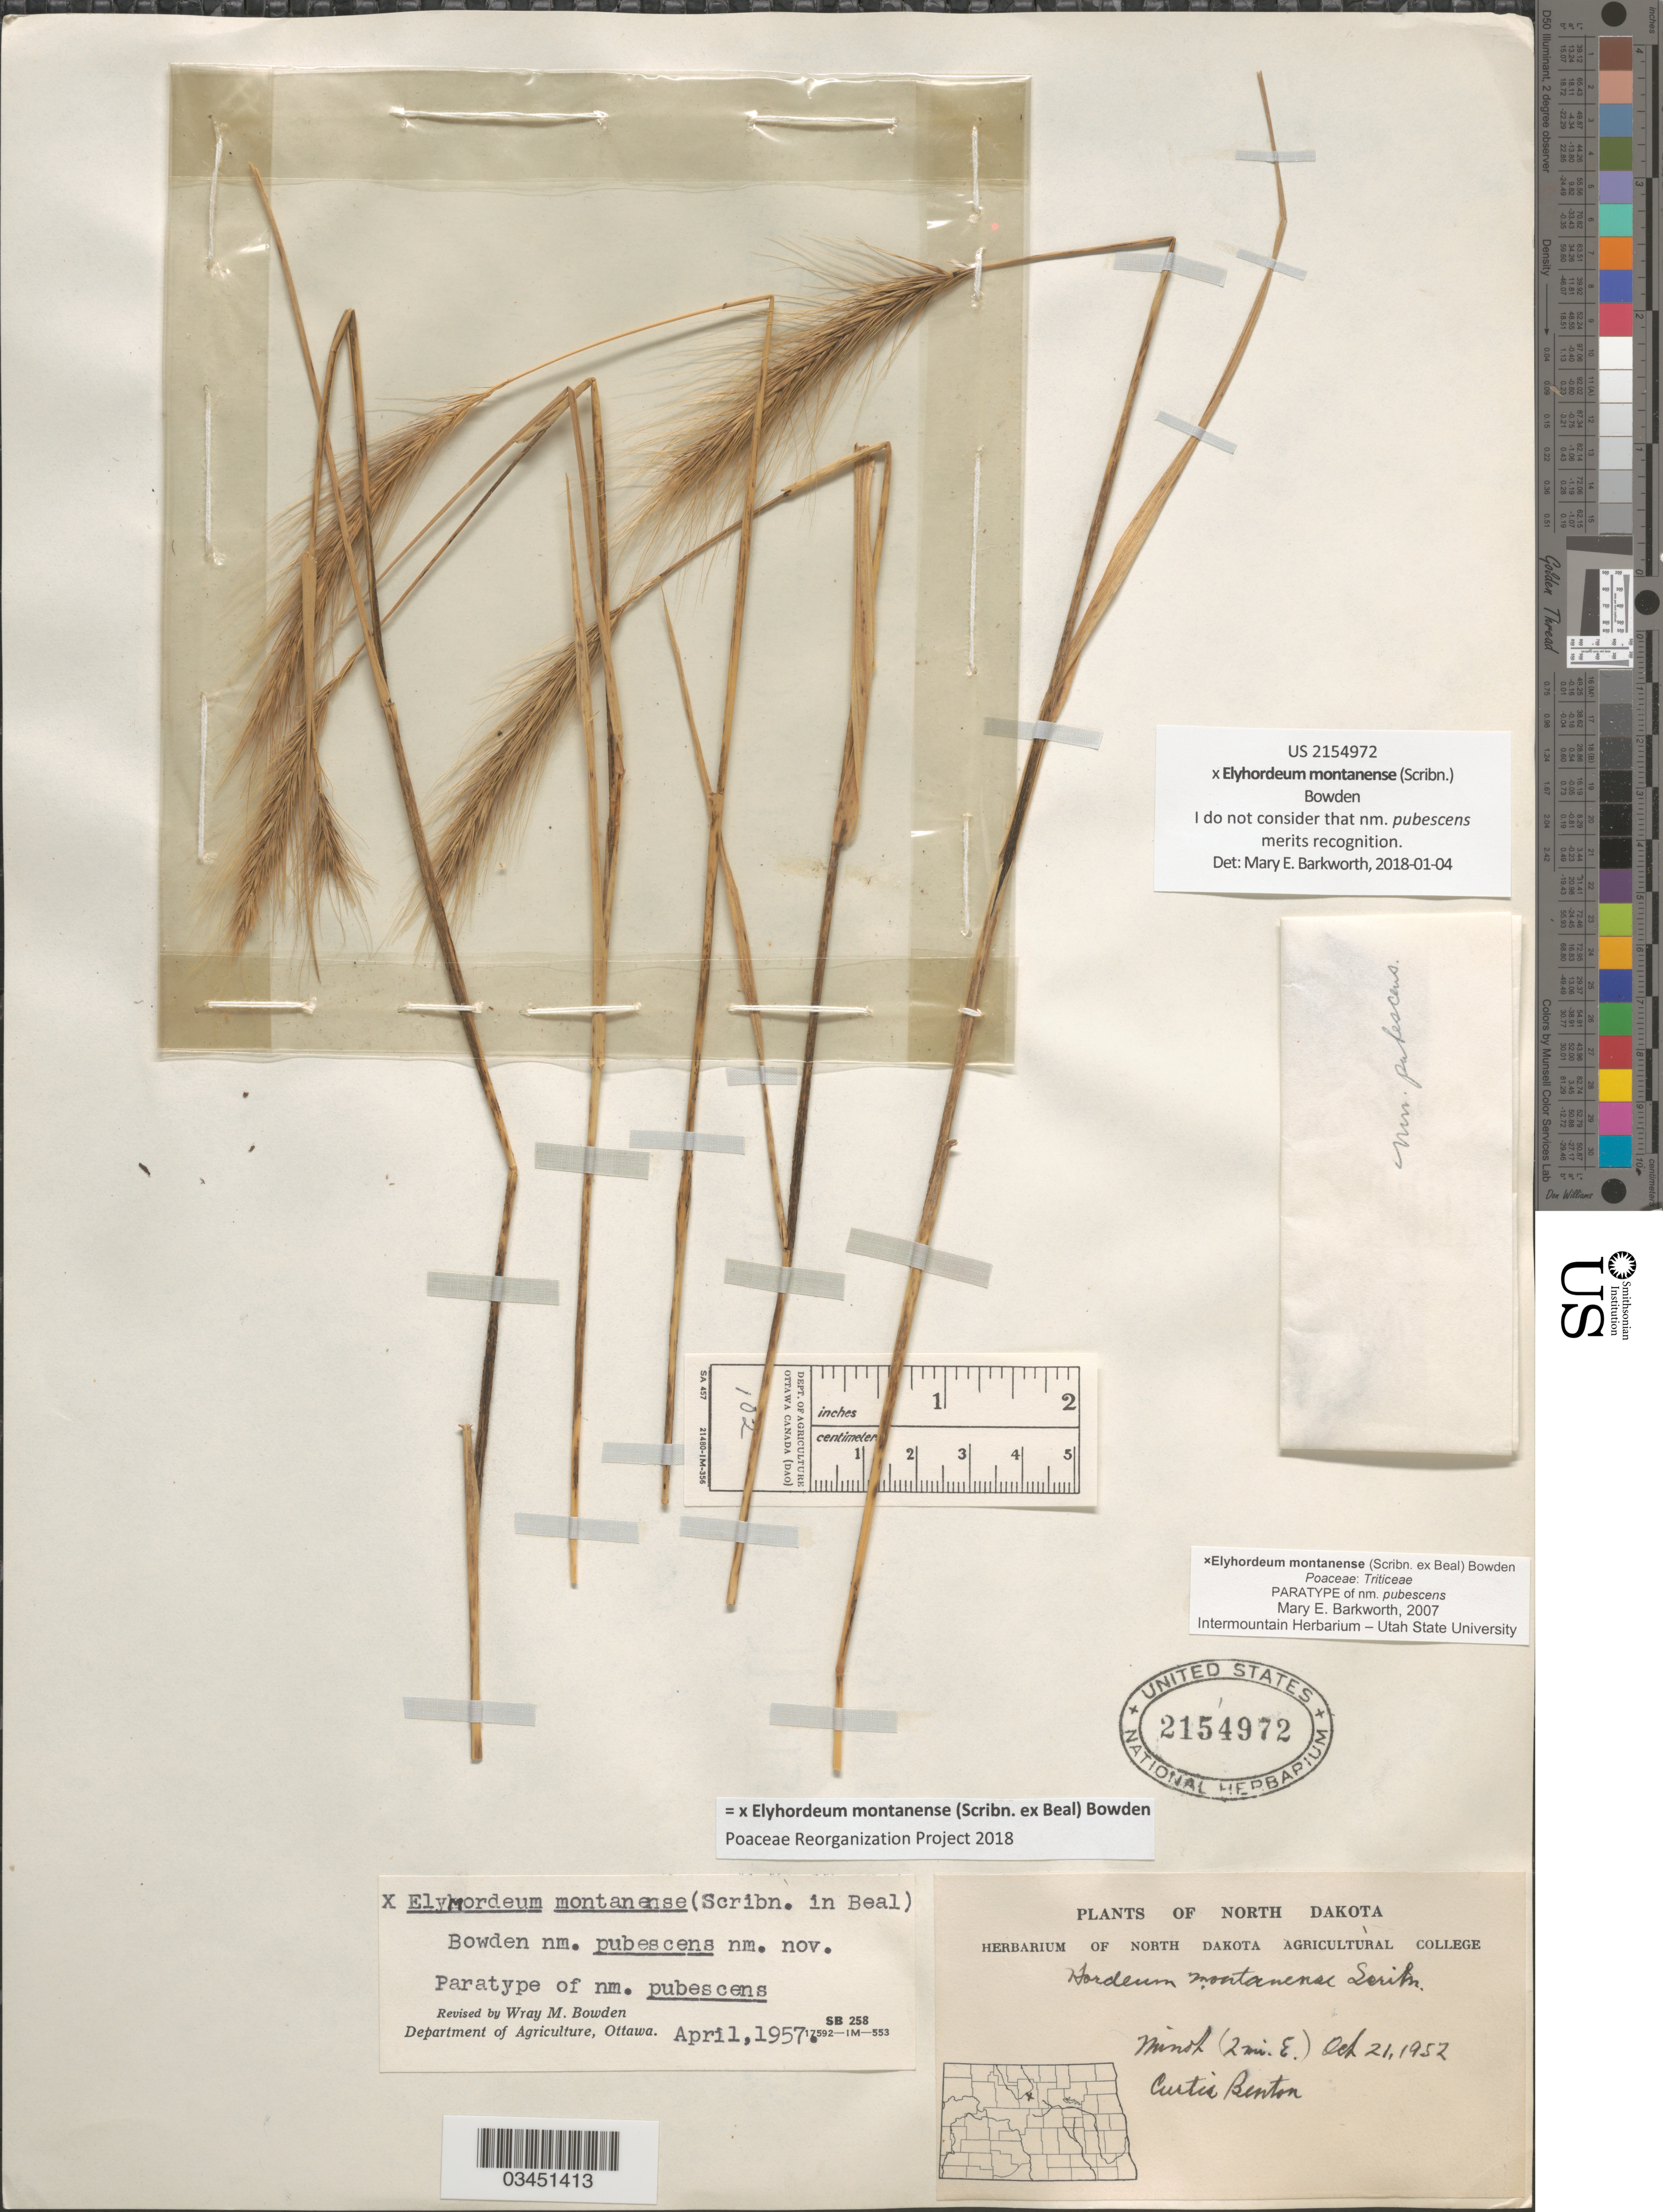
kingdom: Plantae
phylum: Tracheophyta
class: Liliopsida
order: Poales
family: Poaceae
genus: Elyhordeum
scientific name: x Elyhordeum montanense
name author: (Scribn. ex W.J. Beal) Bowden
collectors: C. Benton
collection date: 1952-10-21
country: United States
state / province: North Dakota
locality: Minot (2 mi. E.).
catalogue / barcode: US 2154972